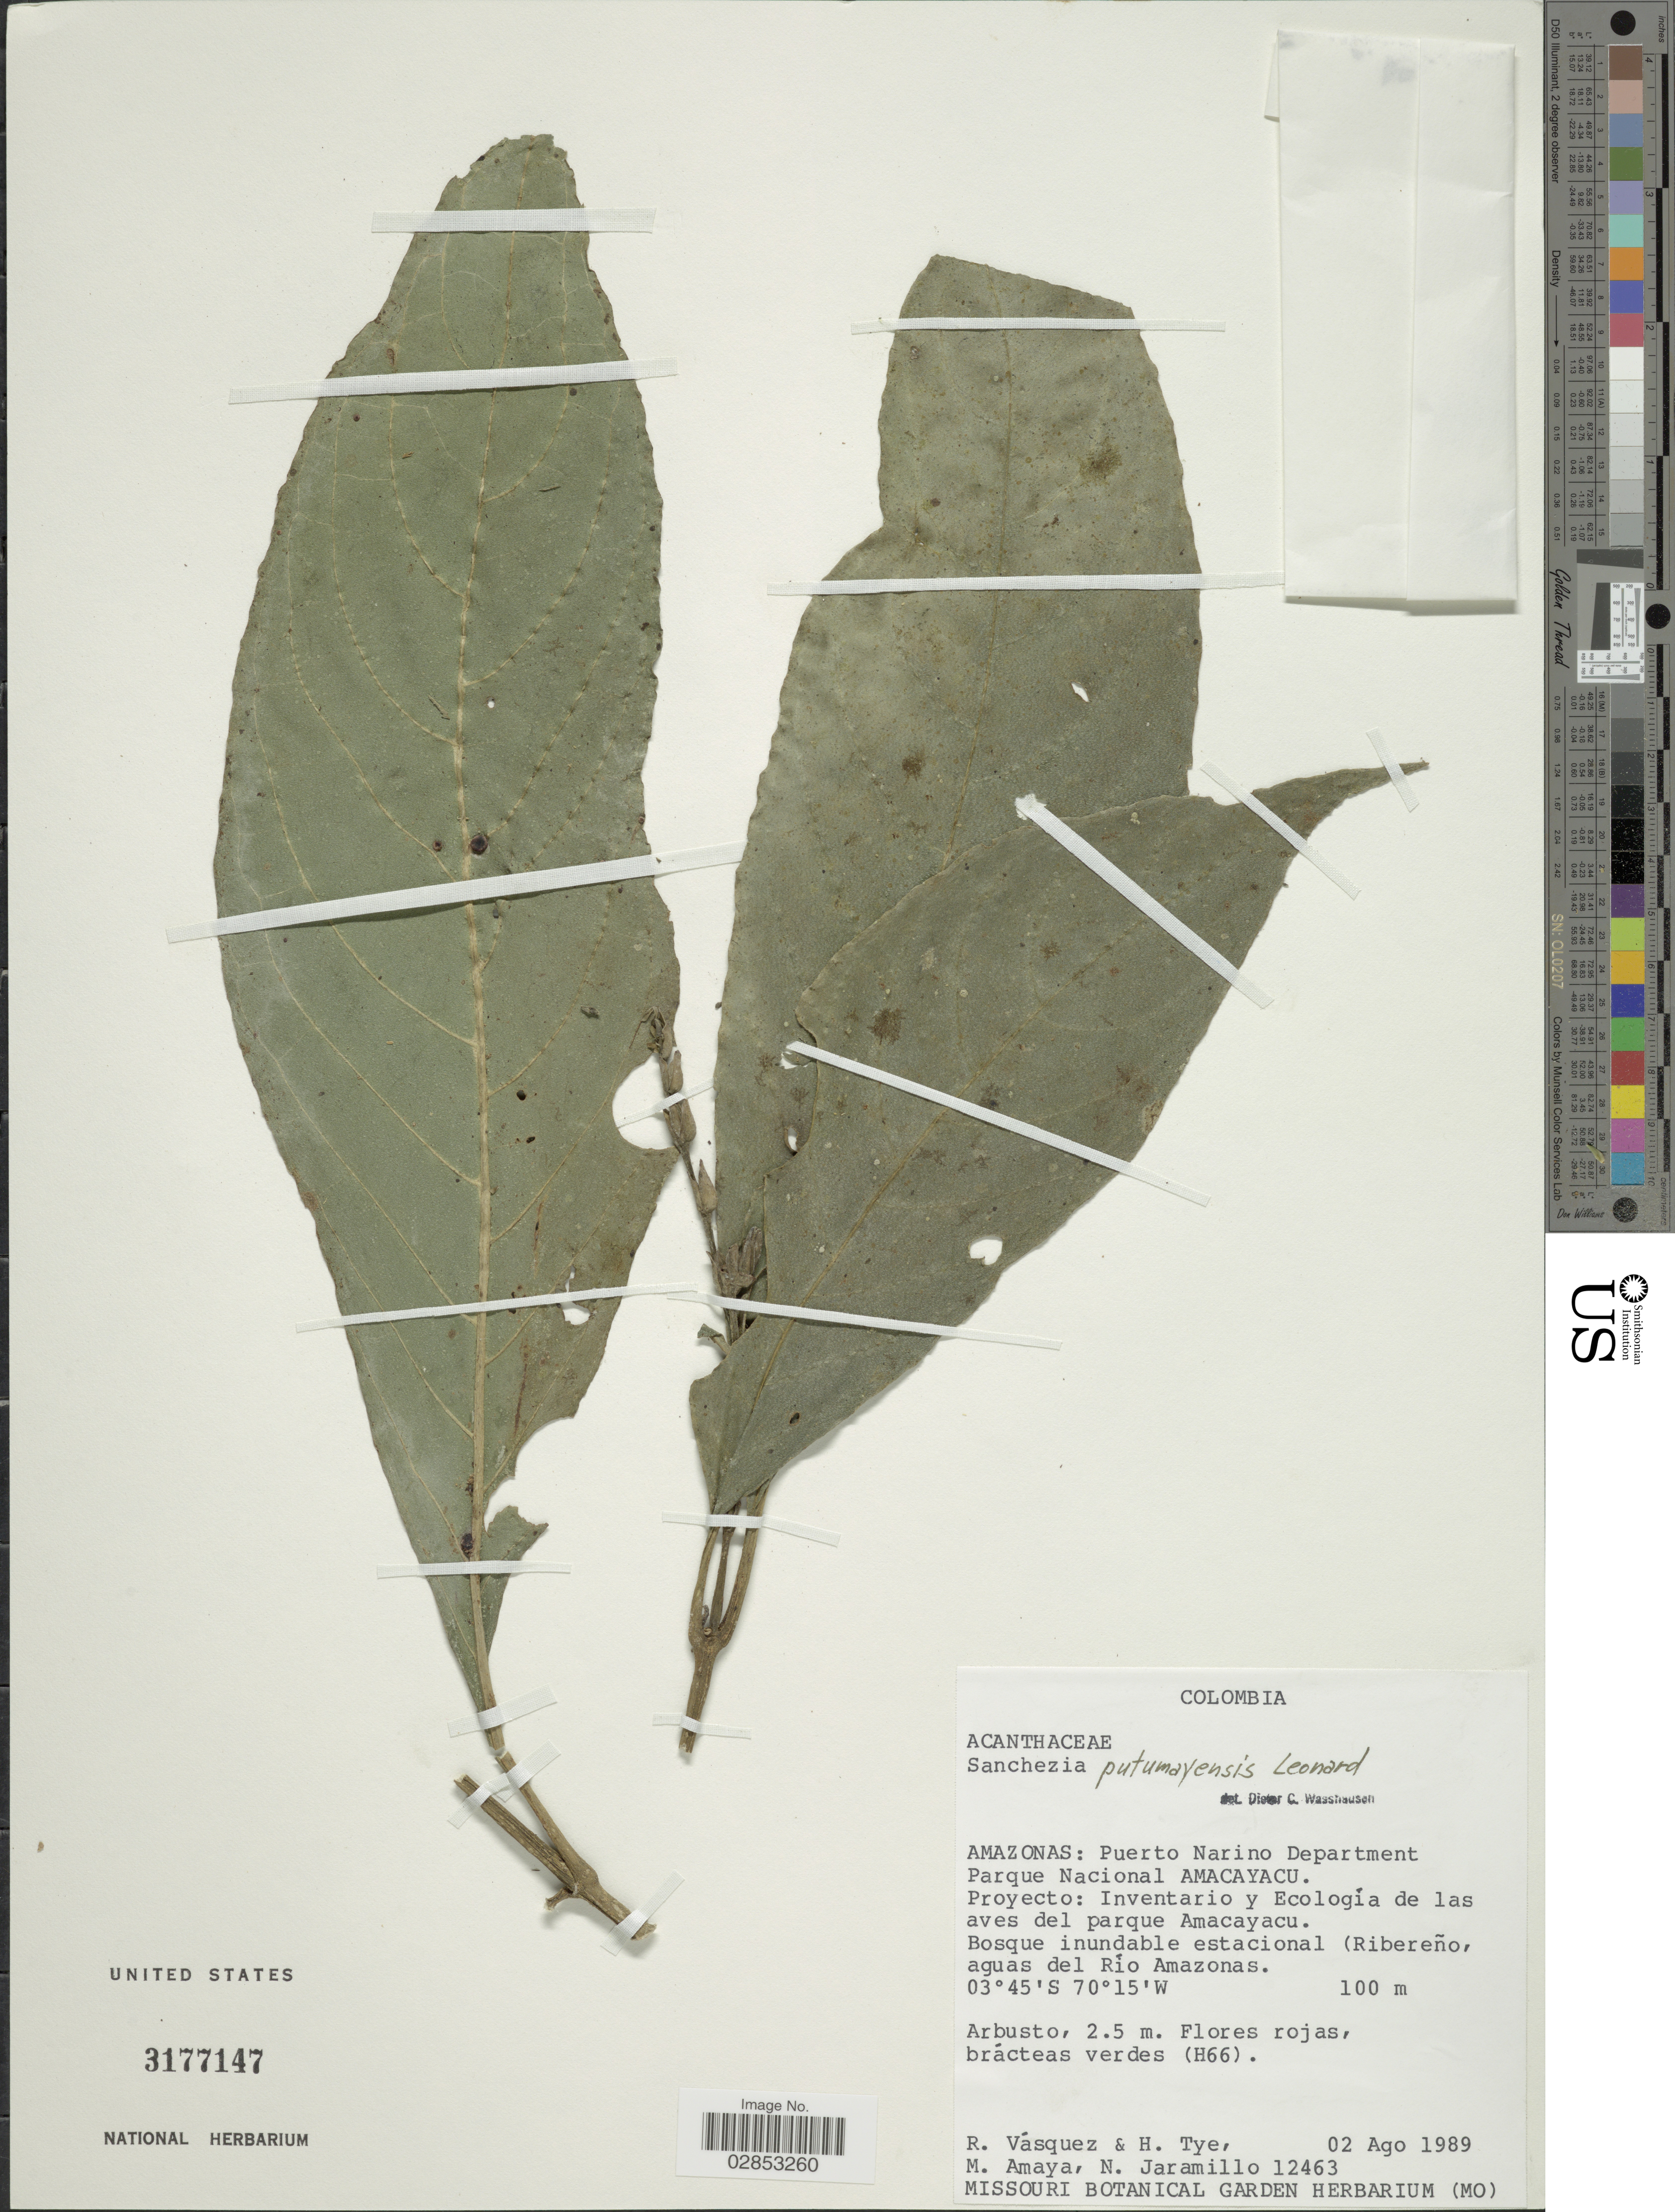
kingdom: Plantae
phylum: Tracheophyta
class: Magnoliopsida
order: Lamiales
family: Acanthaceae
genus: Sanchezia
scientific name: Sanchezia lispa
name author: Leonard & L.B. Sm.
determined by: Azevedo, Igor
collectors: R. Vásquez, H. Tye, M. Amaya & N. Jaramillo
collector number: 12463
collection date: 1989-08-02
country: Colombia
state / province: Amazônas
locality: Amazonas: Puerto Narino Department, Parque Nacional Amacayacu, Proyecto: Inventario y Ecologia de las aves del parque Amacayacu, Bosque inundable estacional ( Ribereño, aguas del Río Amazonas).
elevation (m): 100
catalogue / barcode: US 3177147